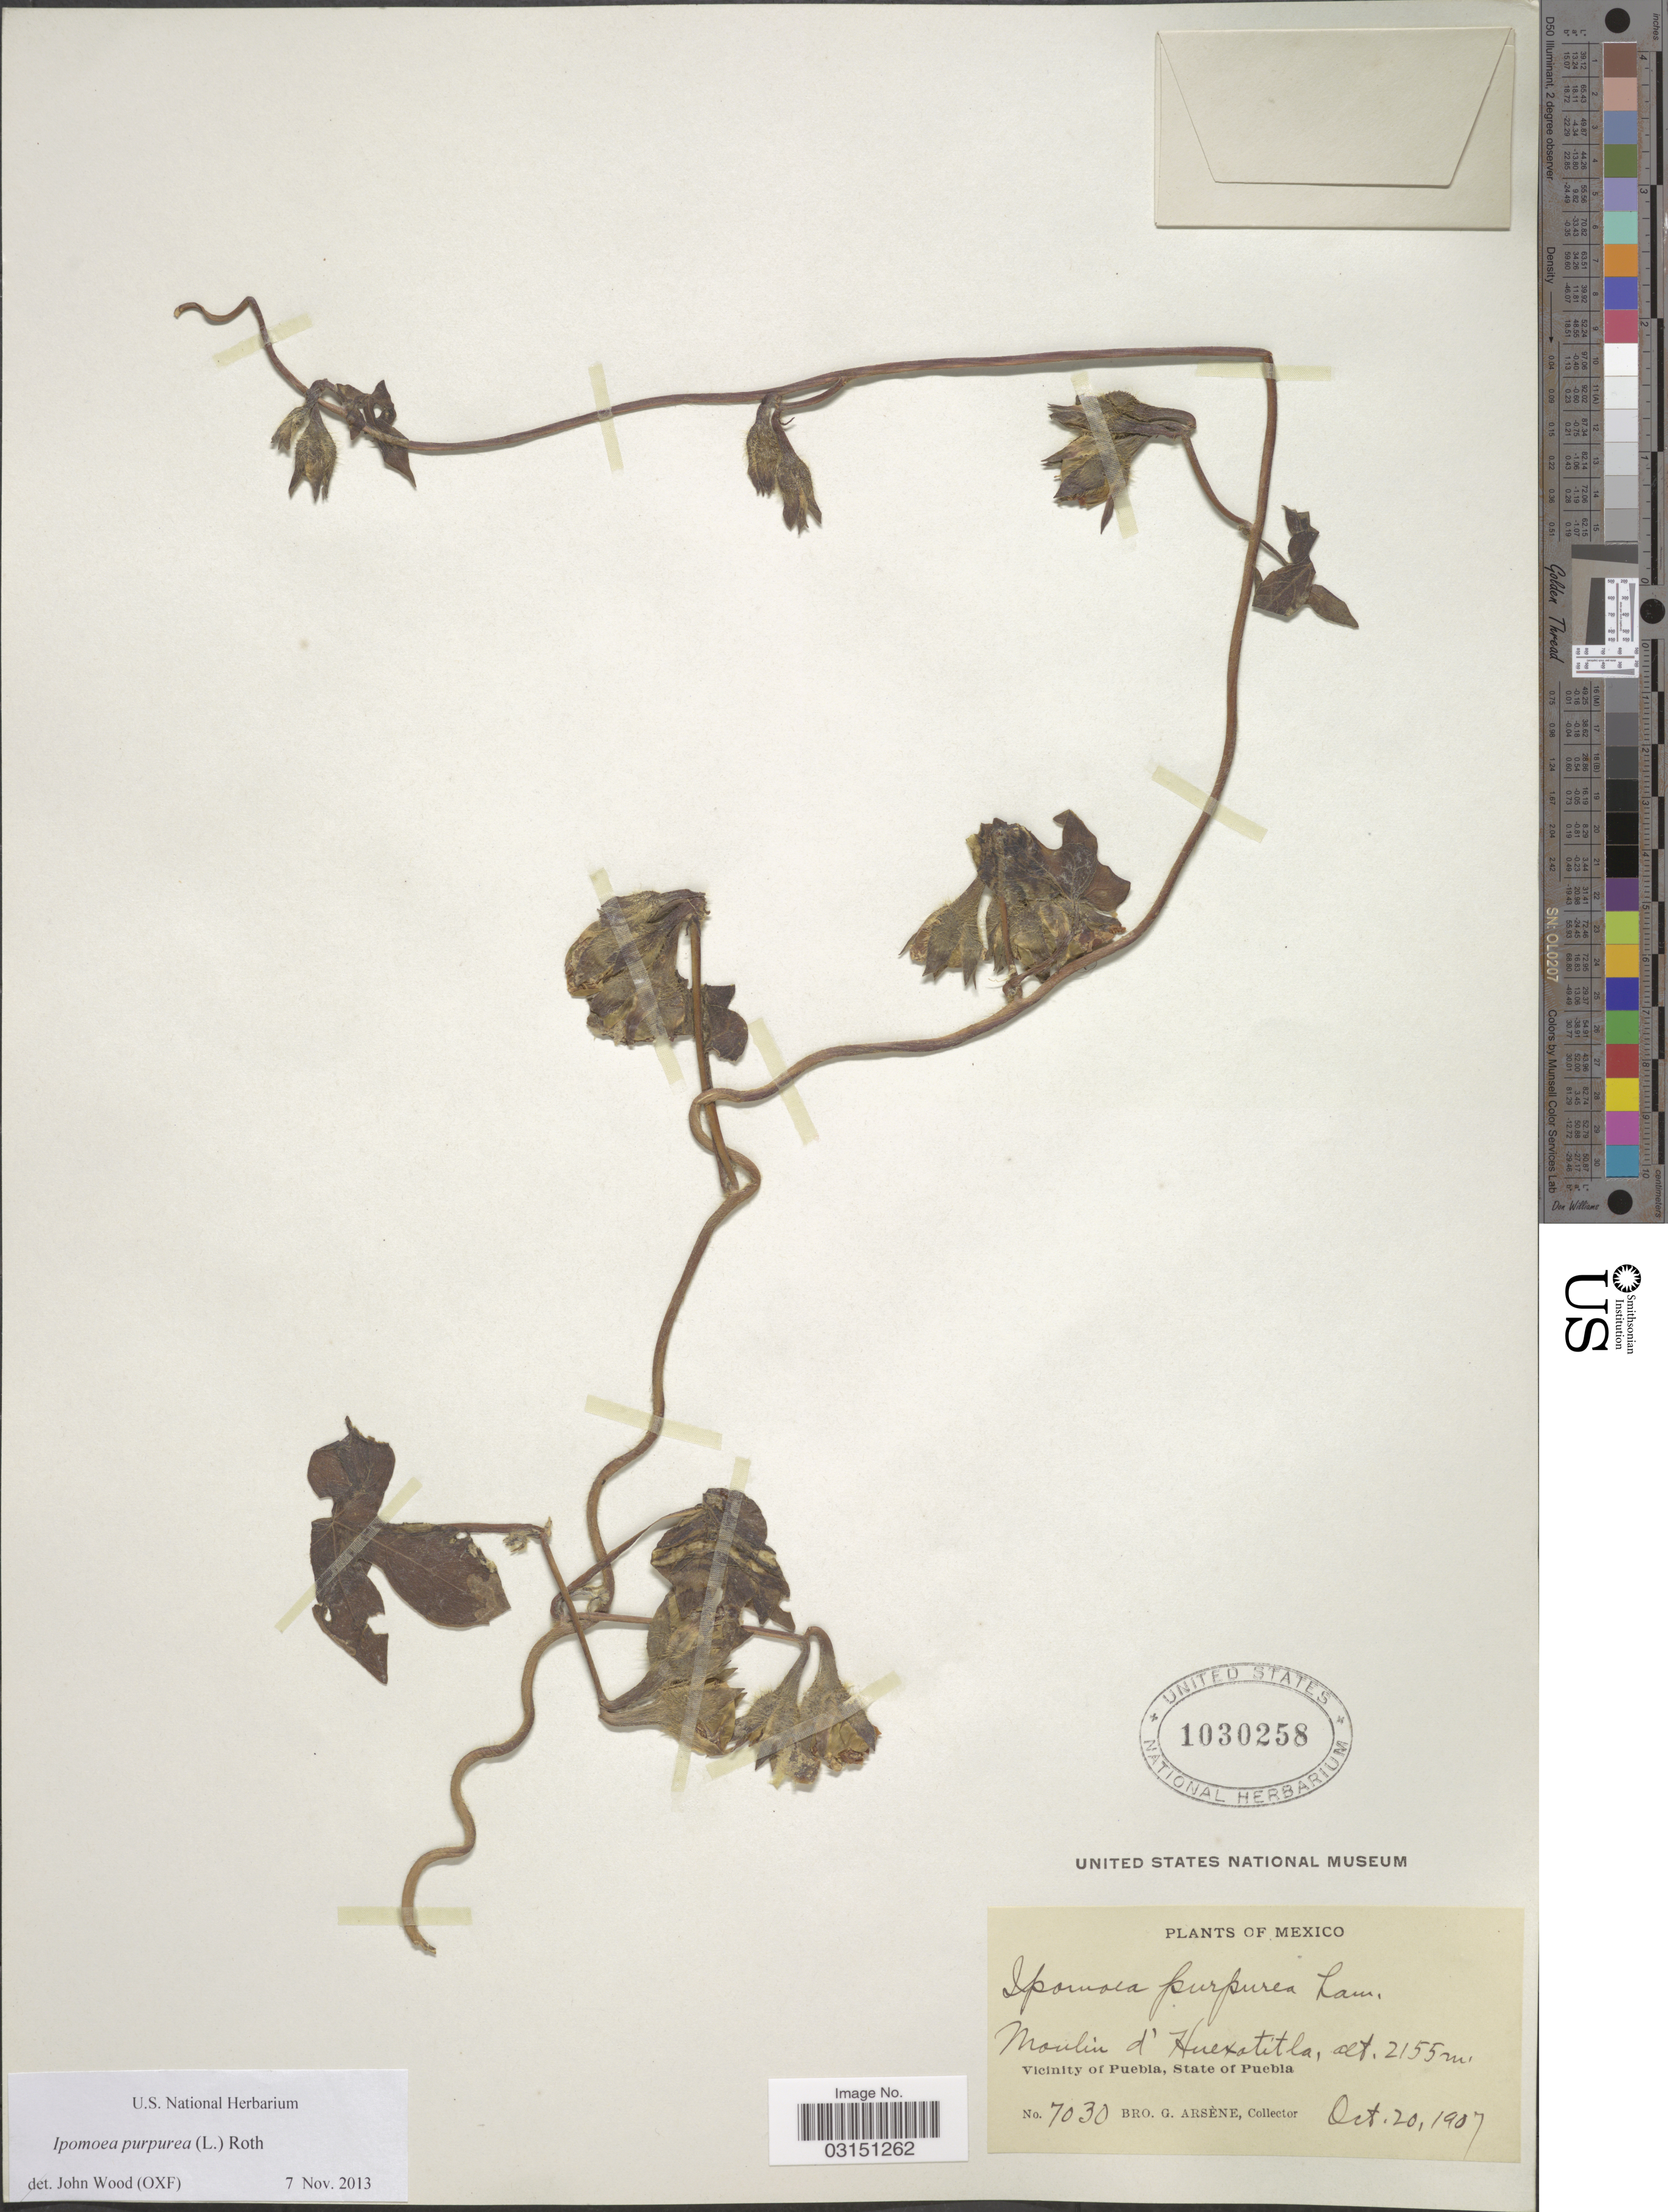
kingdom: Plantae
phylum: Tracheophyta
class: Magnoliopsida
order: Solanales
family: Convolvulaceae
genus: Ipomoea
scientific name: Ipomoea purpurea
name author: (L.) Roth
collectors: Bro. G. Arsène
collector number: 7030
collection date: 1907-10-20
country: Mexico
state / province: Puebla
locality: Moulin d'Huexatitla, Vicinity of Puebla.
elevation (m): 2155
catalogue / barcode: US 1030258